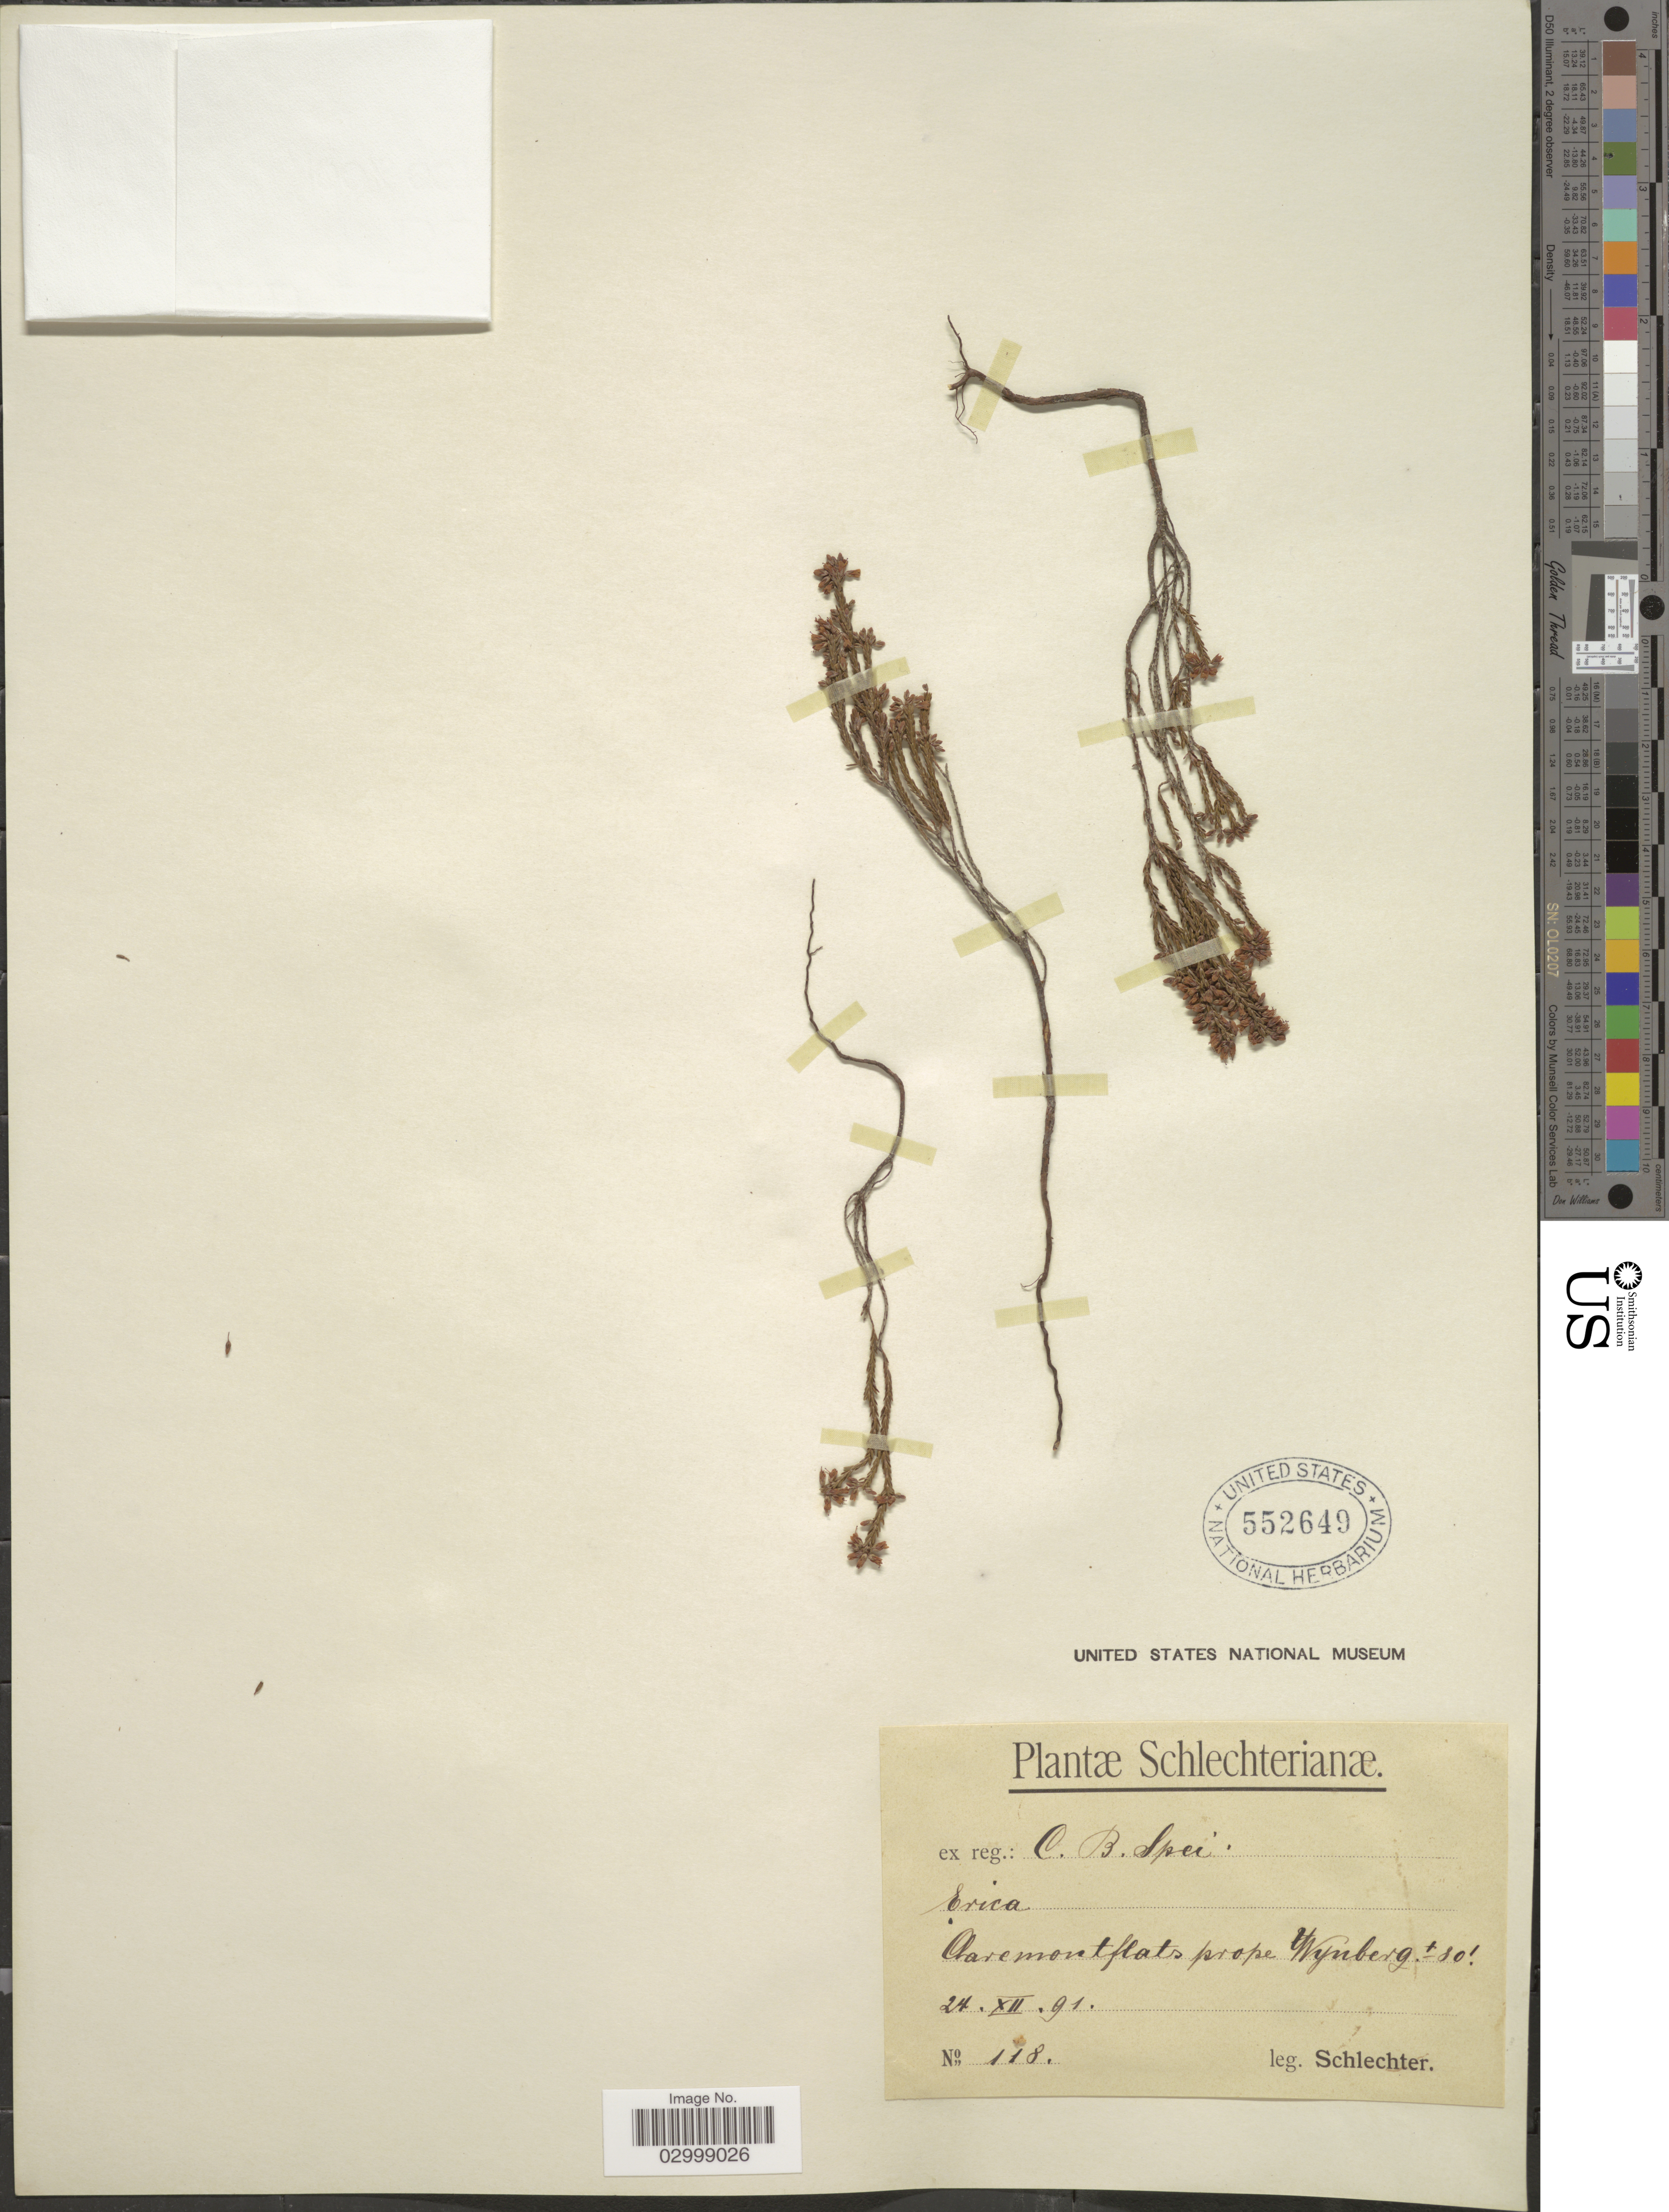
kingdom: Plantae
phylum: Tracheophyta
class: Magnoliopsida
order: Ericales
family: Ericaceae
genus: Erica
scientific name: Erica sp.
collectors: Schlechter, --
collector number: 118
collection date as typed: Transcribed d/m/y: 24/12/91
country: South Africa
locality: Ex reg.: C. B. Spei, Claremont flats prope Wynberg.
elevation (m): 24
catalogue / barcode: US 552649